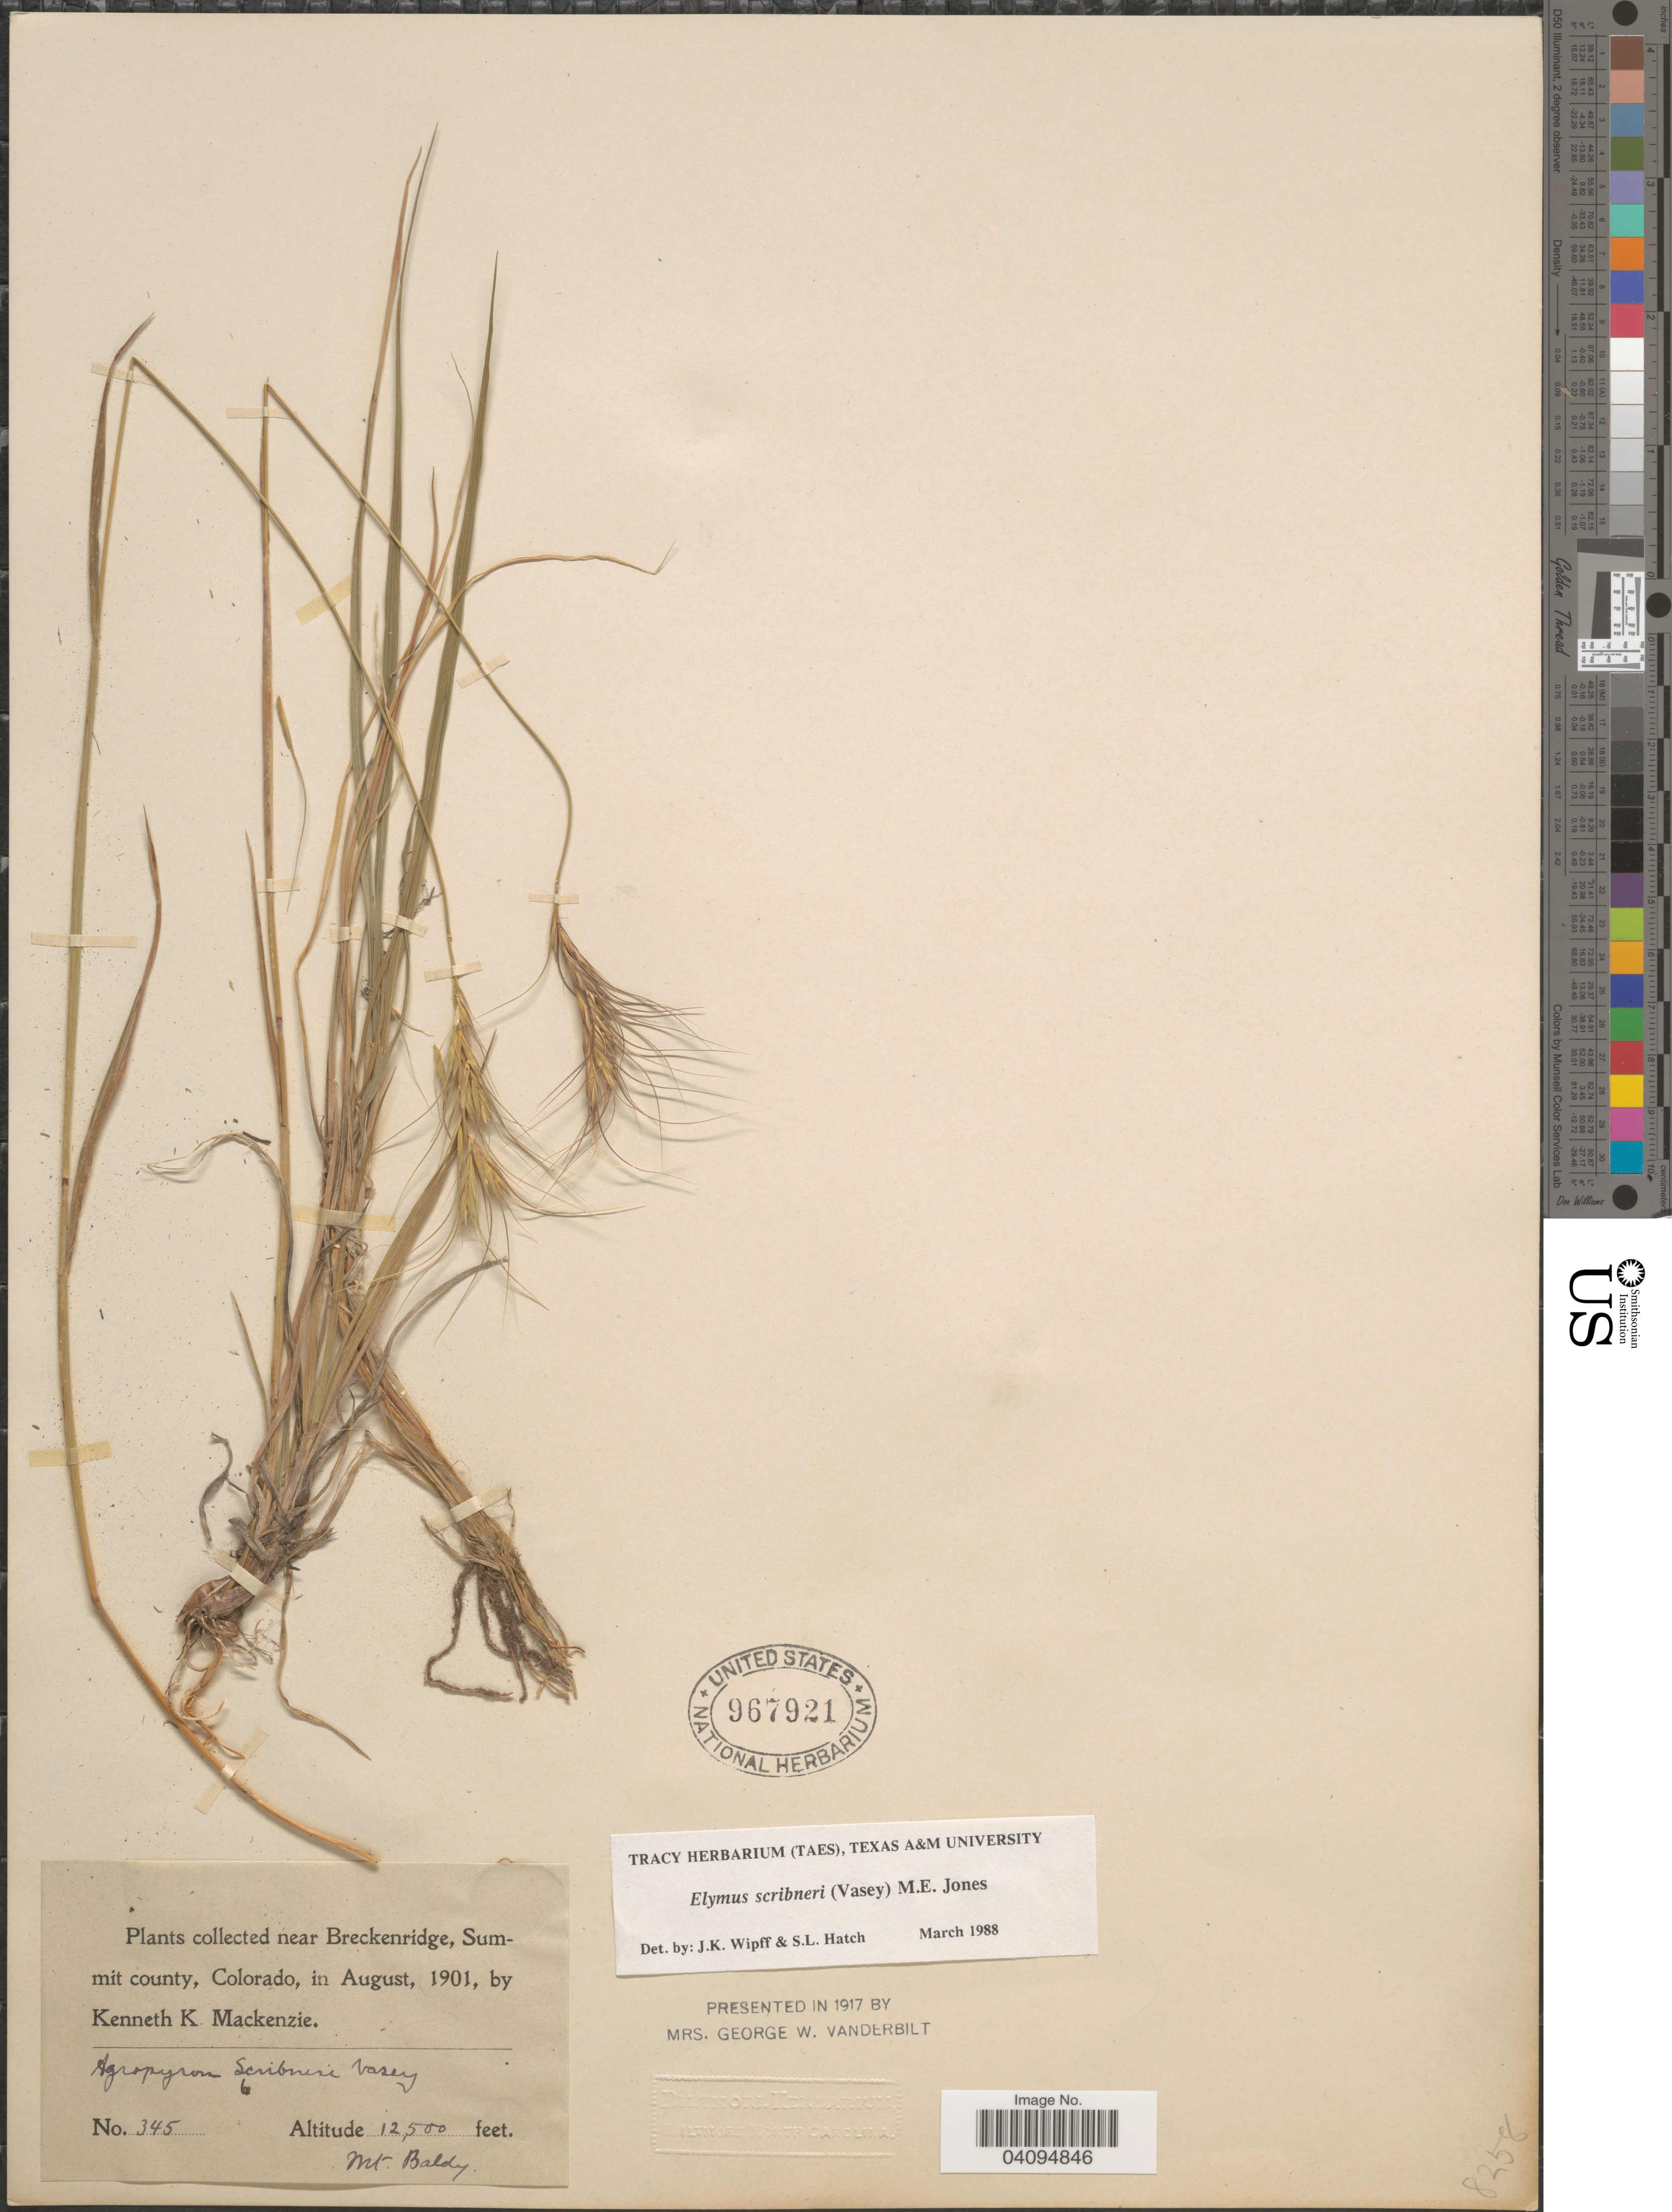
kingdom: Plantae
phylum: Tracheophyta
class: Liliopsida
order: Poales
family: Poaceae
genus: Elymus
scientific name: Elymus scribneri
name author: (Vasey) M.E. Jones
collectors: K. K. Mackenzie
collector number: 345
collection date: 1901-08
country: United States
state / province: Colorado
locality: Near Breckenridge, Summit county. Mt. Baldy.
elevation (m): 3810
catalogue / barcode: US 967921